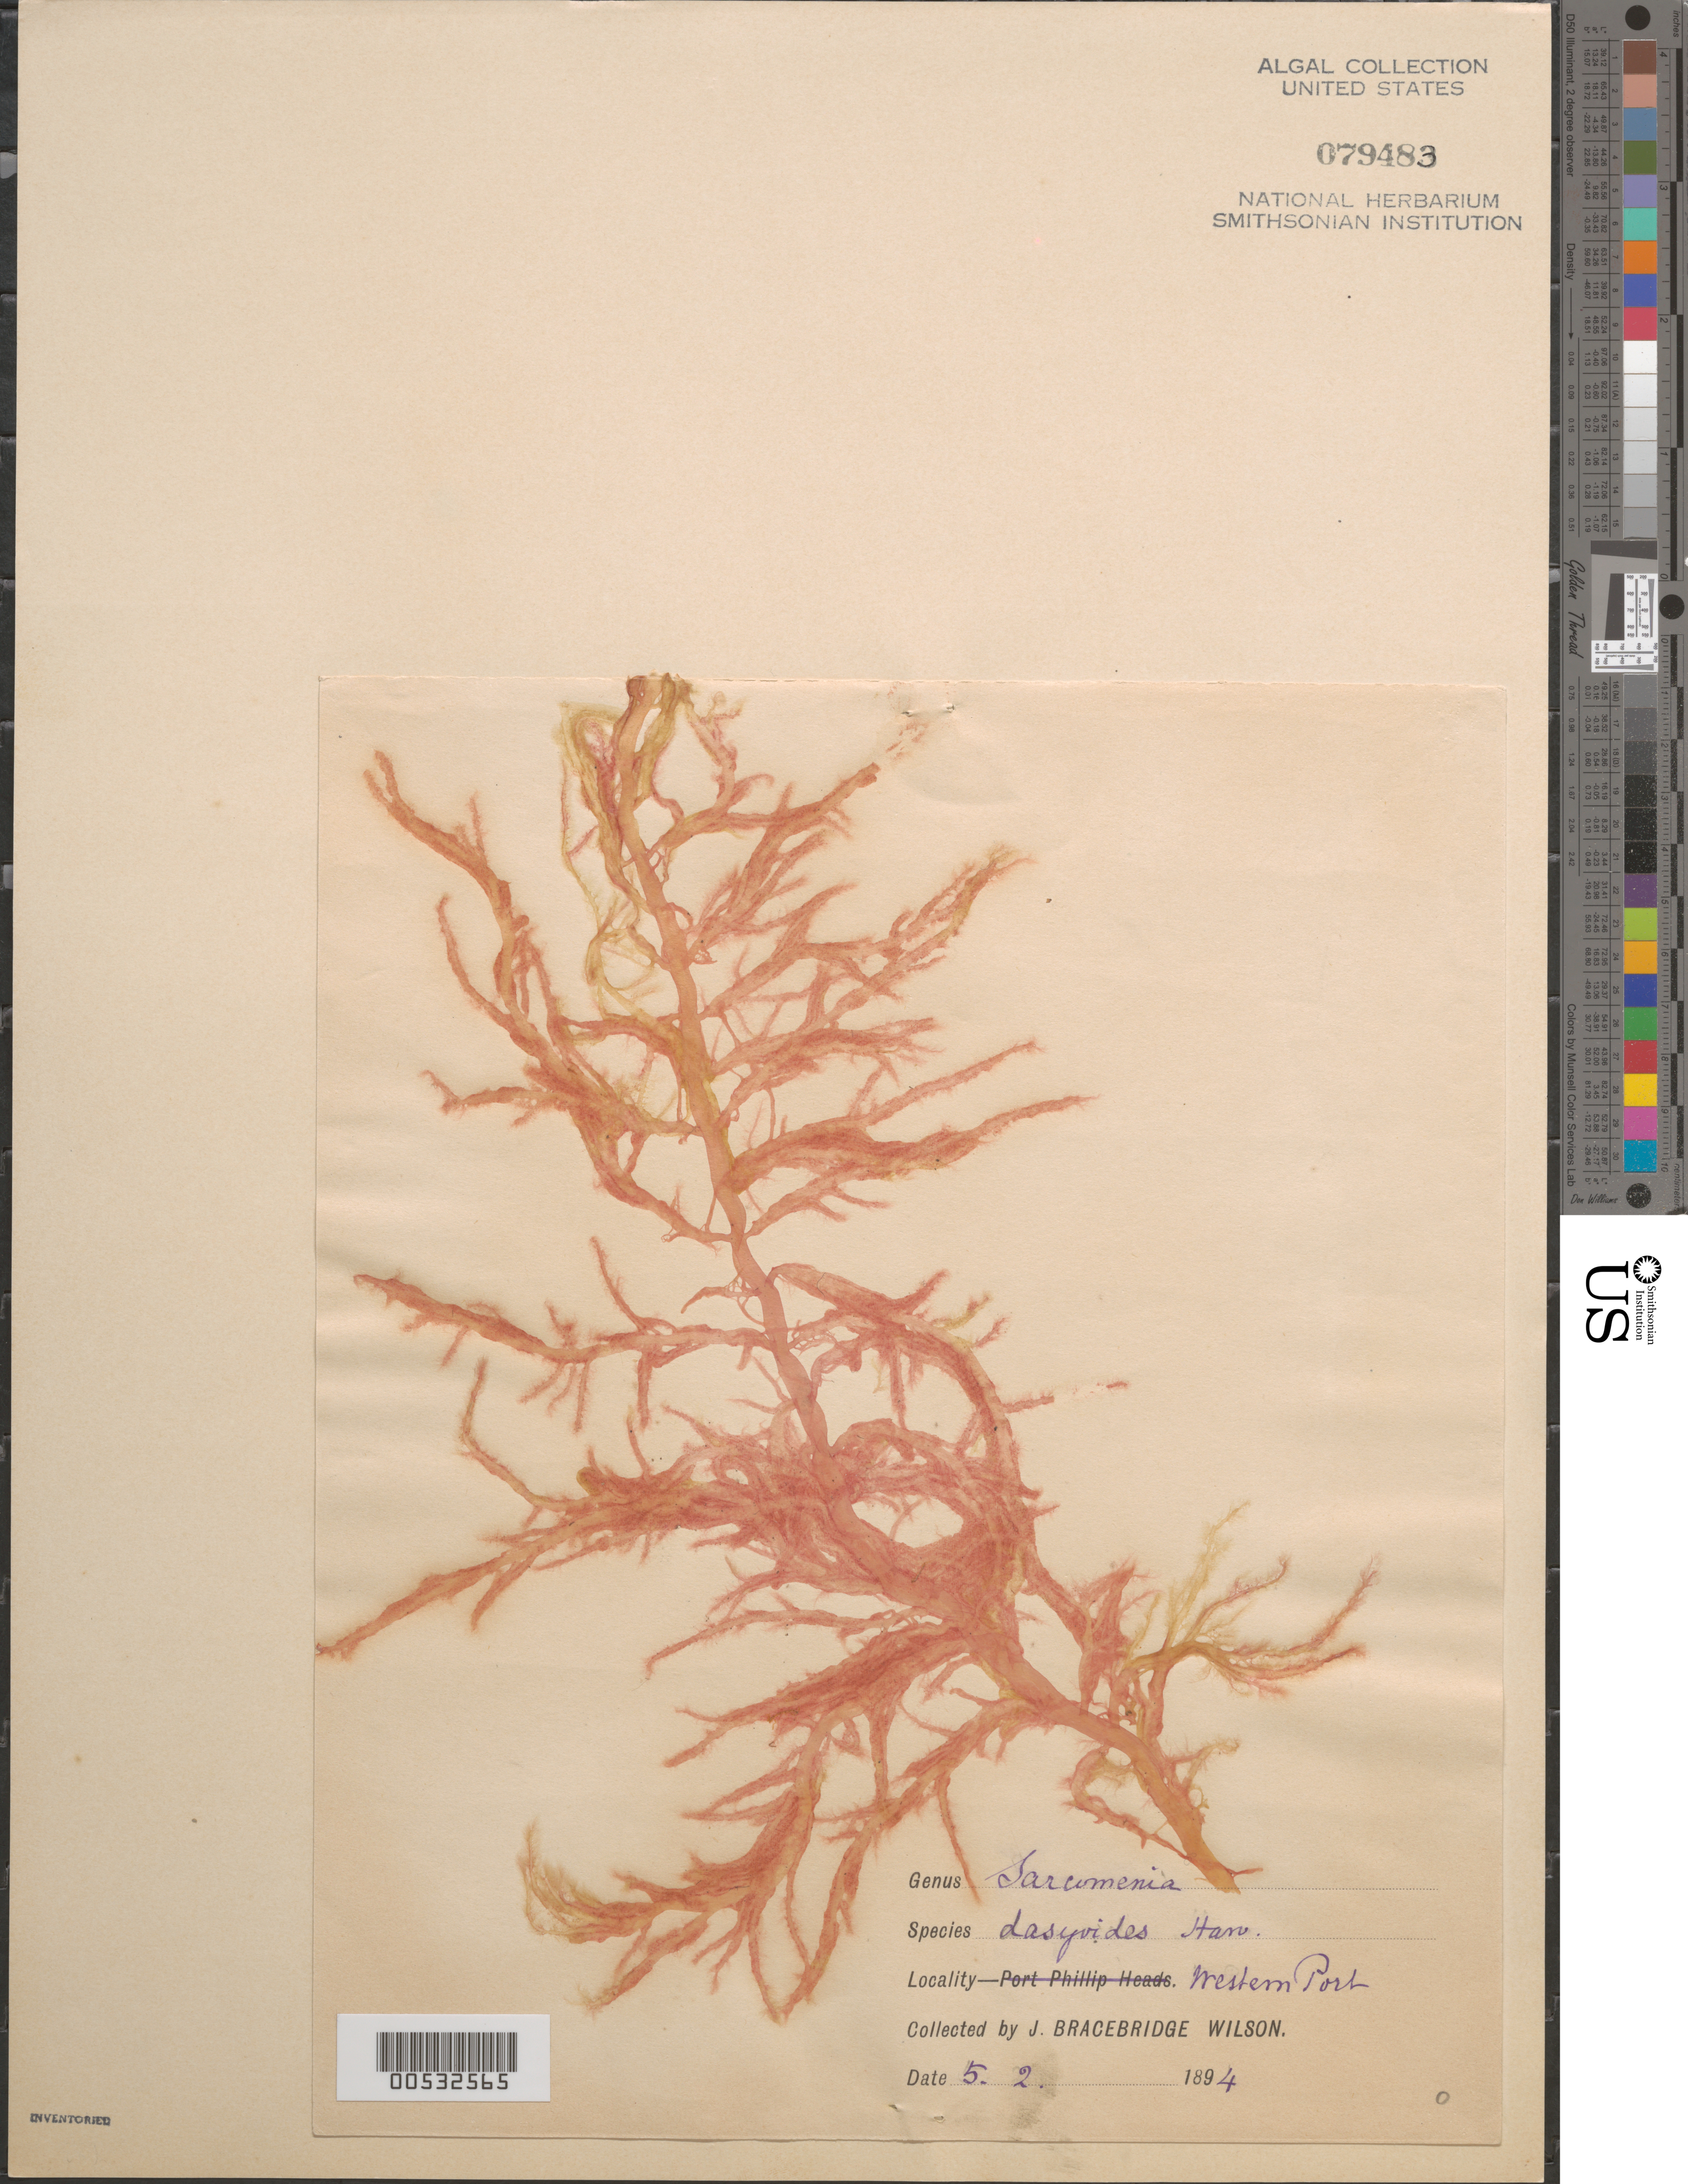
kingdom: Plantae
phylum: Rhodophyta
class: Florideophyceae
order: Ceramiales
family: Sarcomeniaceae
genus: Platysiphonia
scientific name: Platysiphonia victoriae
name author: (Harv. ex J. Agardh) Womersley & Shepley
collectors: J. B. Wilson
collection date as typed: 05 Feb 1894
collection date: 1894-02-05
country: Australia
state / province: Victoria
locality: Western Port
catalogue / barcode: US 79483